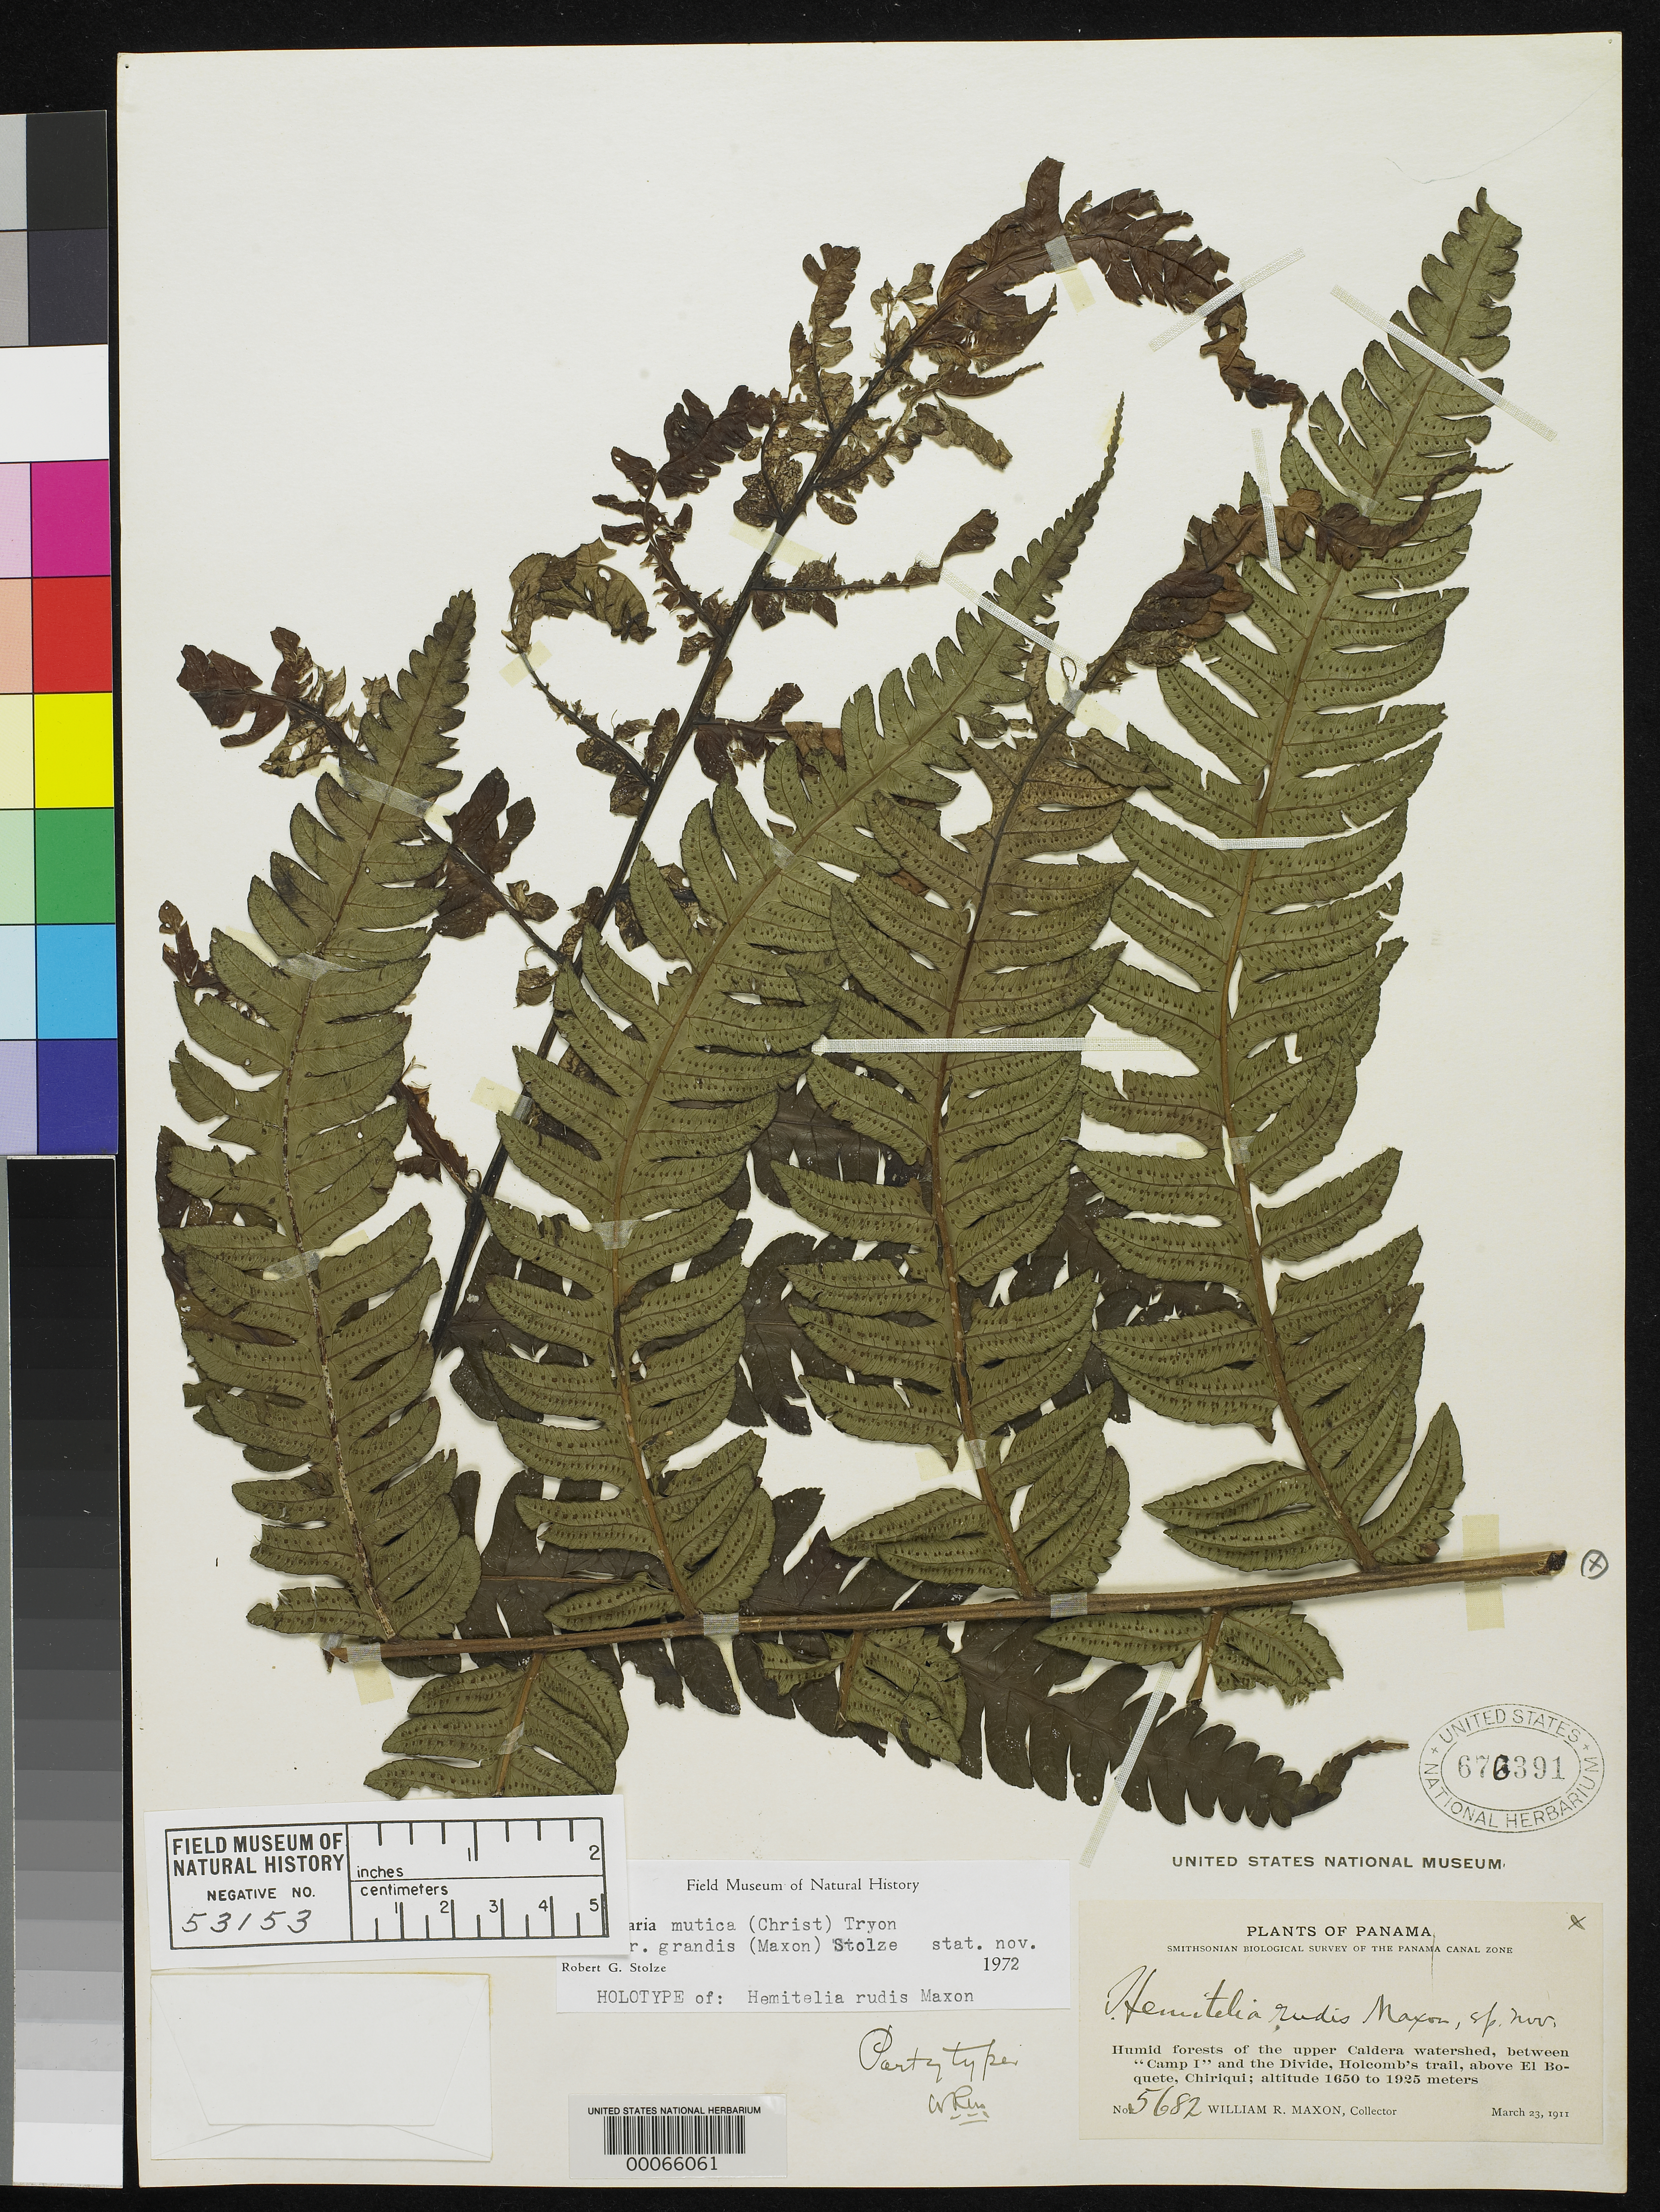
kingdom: Plantae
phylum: Tracheophyta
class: Polypodiopsida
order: Cyatheales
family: Cyatheaceae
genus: Hemitelia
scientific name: Hemitelia rudis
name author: Maxon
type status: Holotype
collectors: W. R. Maxon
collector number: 5682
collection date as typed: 23 Mar 1911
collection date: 1911-03-23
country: Panama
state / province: Chiriquí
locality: Holcomb's Trail above El Boquete.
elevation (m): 1750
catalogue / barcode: US 676391